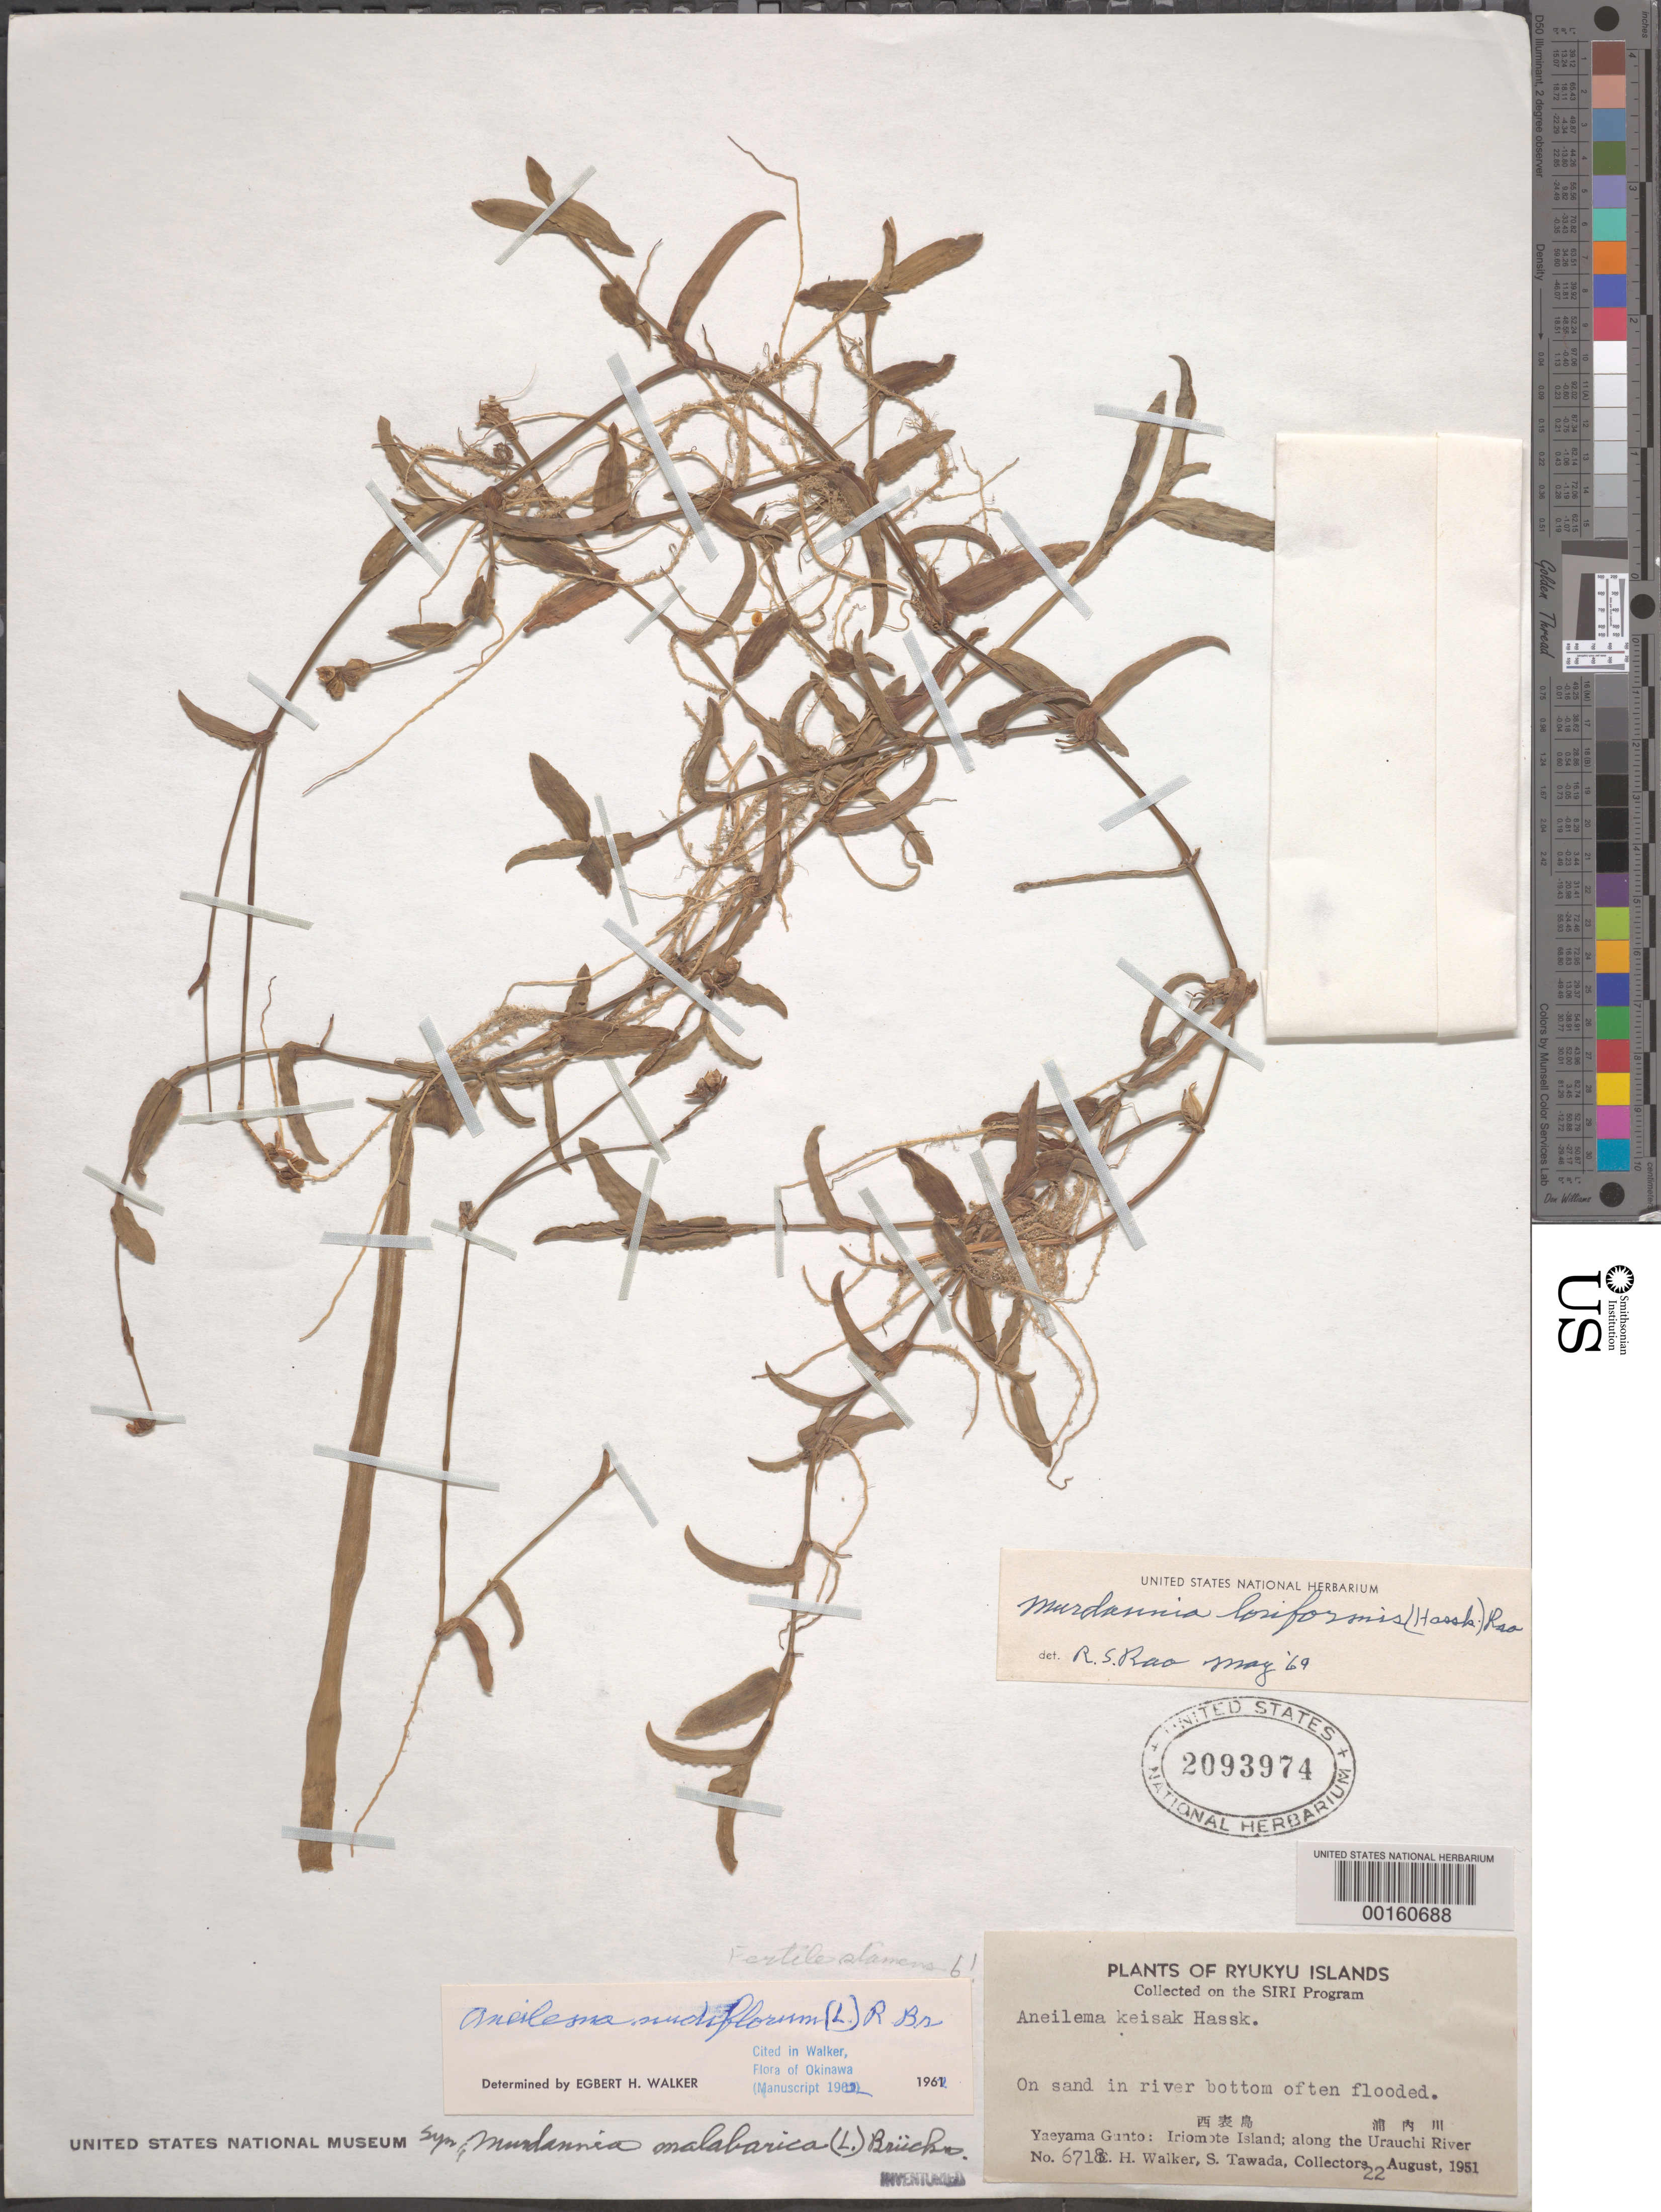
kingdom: Plantae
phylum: Tracheophyta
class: Liliopsida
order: Commelinales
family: Commelinaceae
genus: Murdannia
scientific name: Murdannia loriformis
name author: (Hassk.) R.S. Rao & Kammathy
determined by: Rao, R. S.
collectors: E. H. Walker & S. Tawada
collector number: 6718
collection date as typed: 22 Aug 1951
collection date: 1951-08-22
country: Japan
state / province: Okinawa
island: Iriomote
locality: Yaeyama gunto; iriomote island [Sakishima Is.]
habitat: Sandy river bottom often flooded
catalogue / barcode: US 2093974